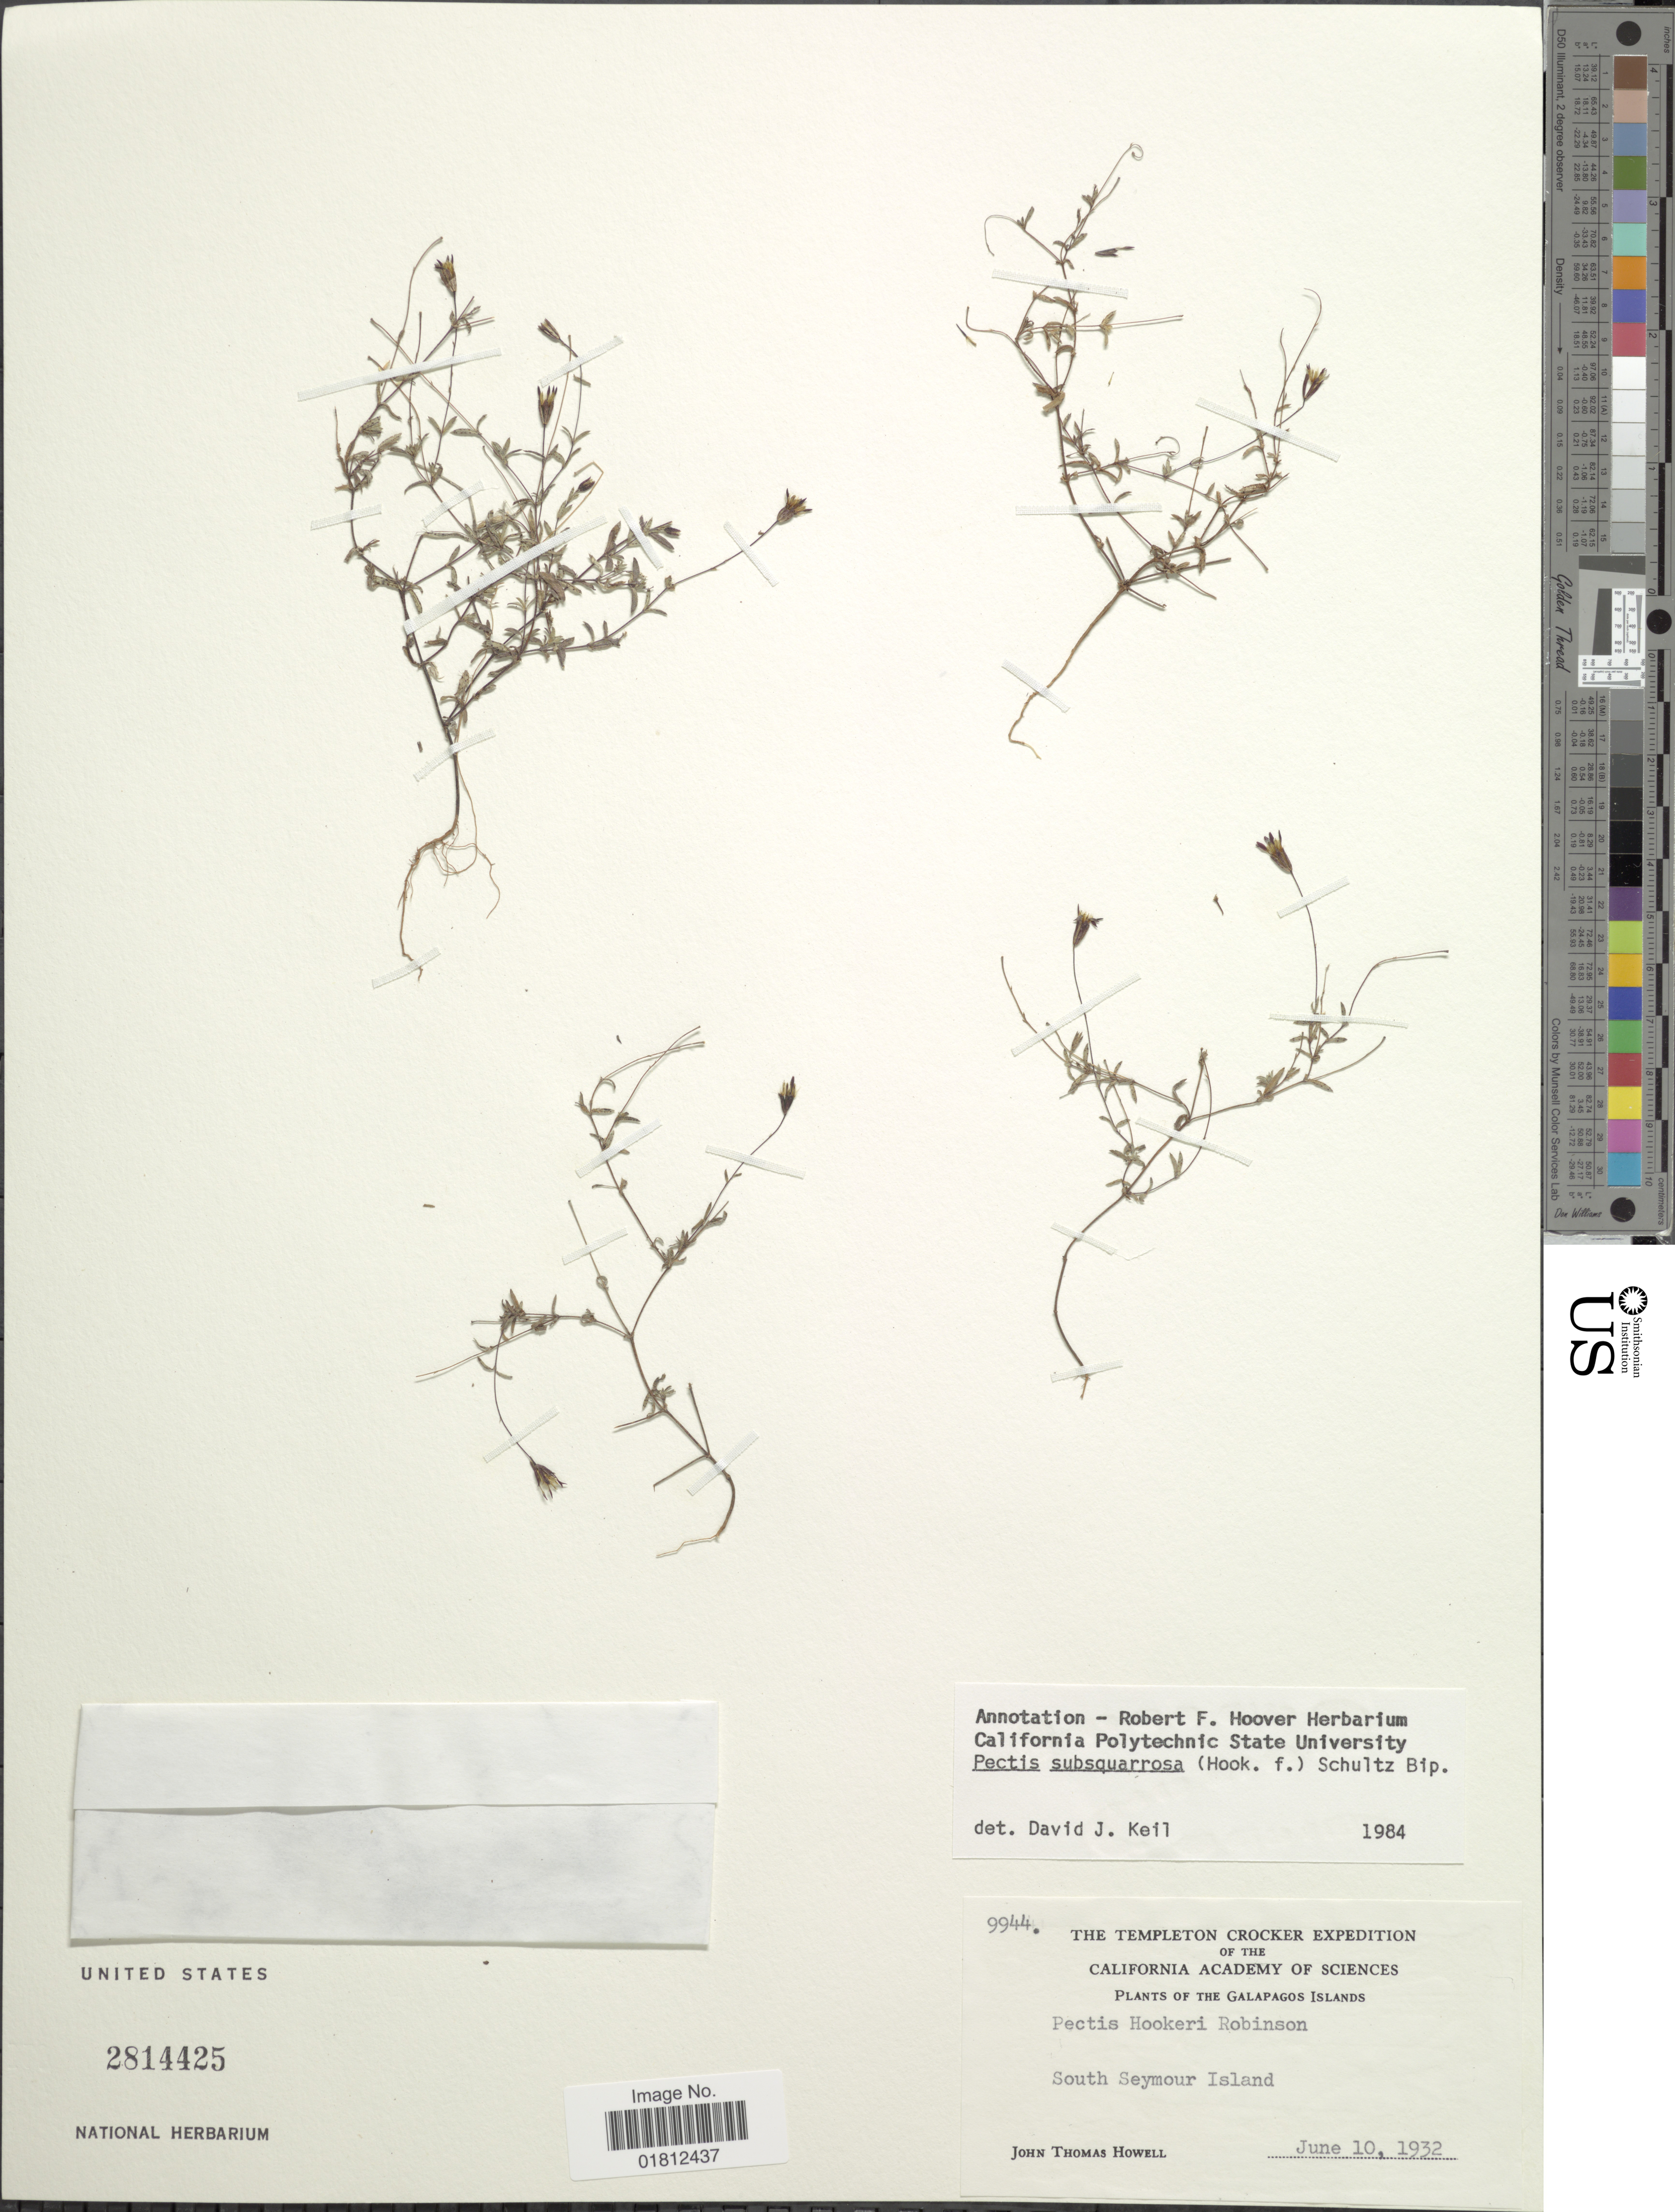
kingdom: Plantae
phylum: Tracheophyta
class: Magnoliopsida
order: Asterales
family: Asteraceae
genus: Pectis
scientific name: Pectis subsquarrosa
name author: (Hook. f.) Sch. Bip.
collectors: J. T. Howell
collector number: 9944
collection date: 1932-06-10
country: Ecuador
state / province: Colón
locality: Galapagos Islands, South Seymour Island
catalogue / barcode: US 2814425